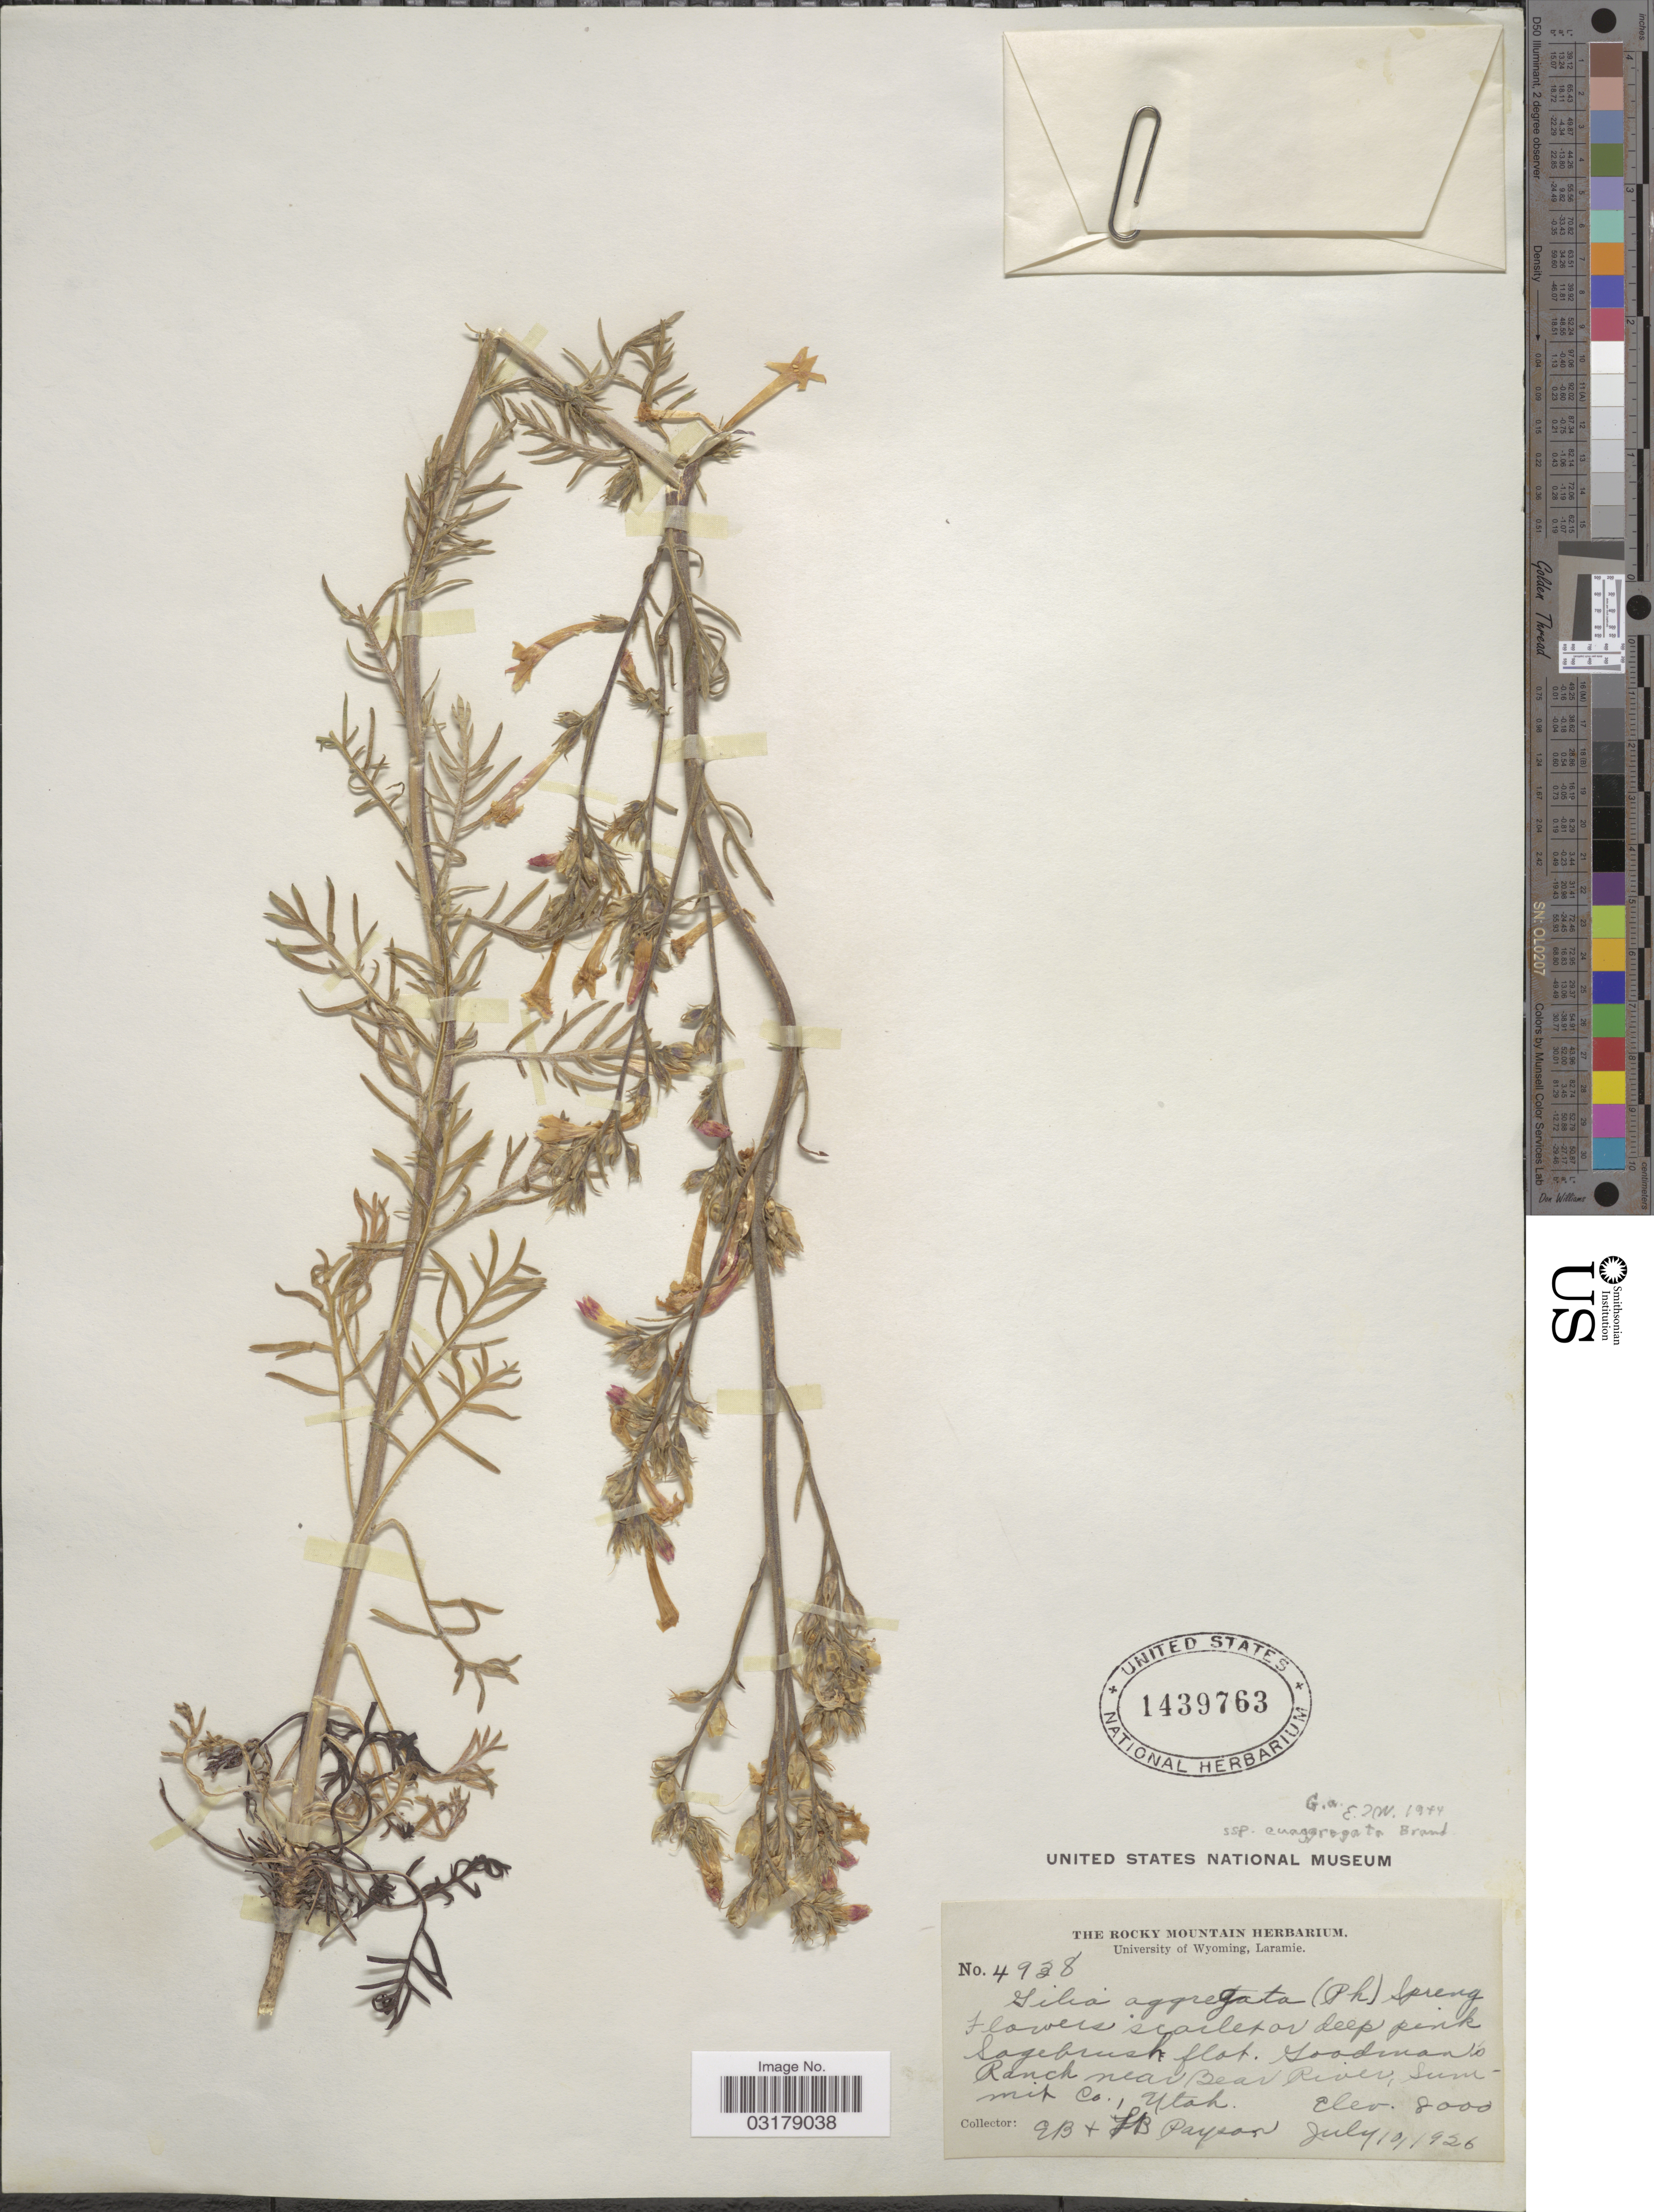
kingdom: Plantae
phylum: Tracheophyta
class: Magnoliopsida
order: Ericales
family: Polemoniaceae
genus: Ipomopsis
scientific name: Ipomopsis aggregata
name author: (Pursh) V.E. Grant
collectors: E. B. Payson & L. Payson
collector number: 4938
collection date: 1926-07-10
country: United States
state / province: Utah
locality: Goodmans Ranch near Bear River; Summit Co.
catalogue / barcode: US 1439763